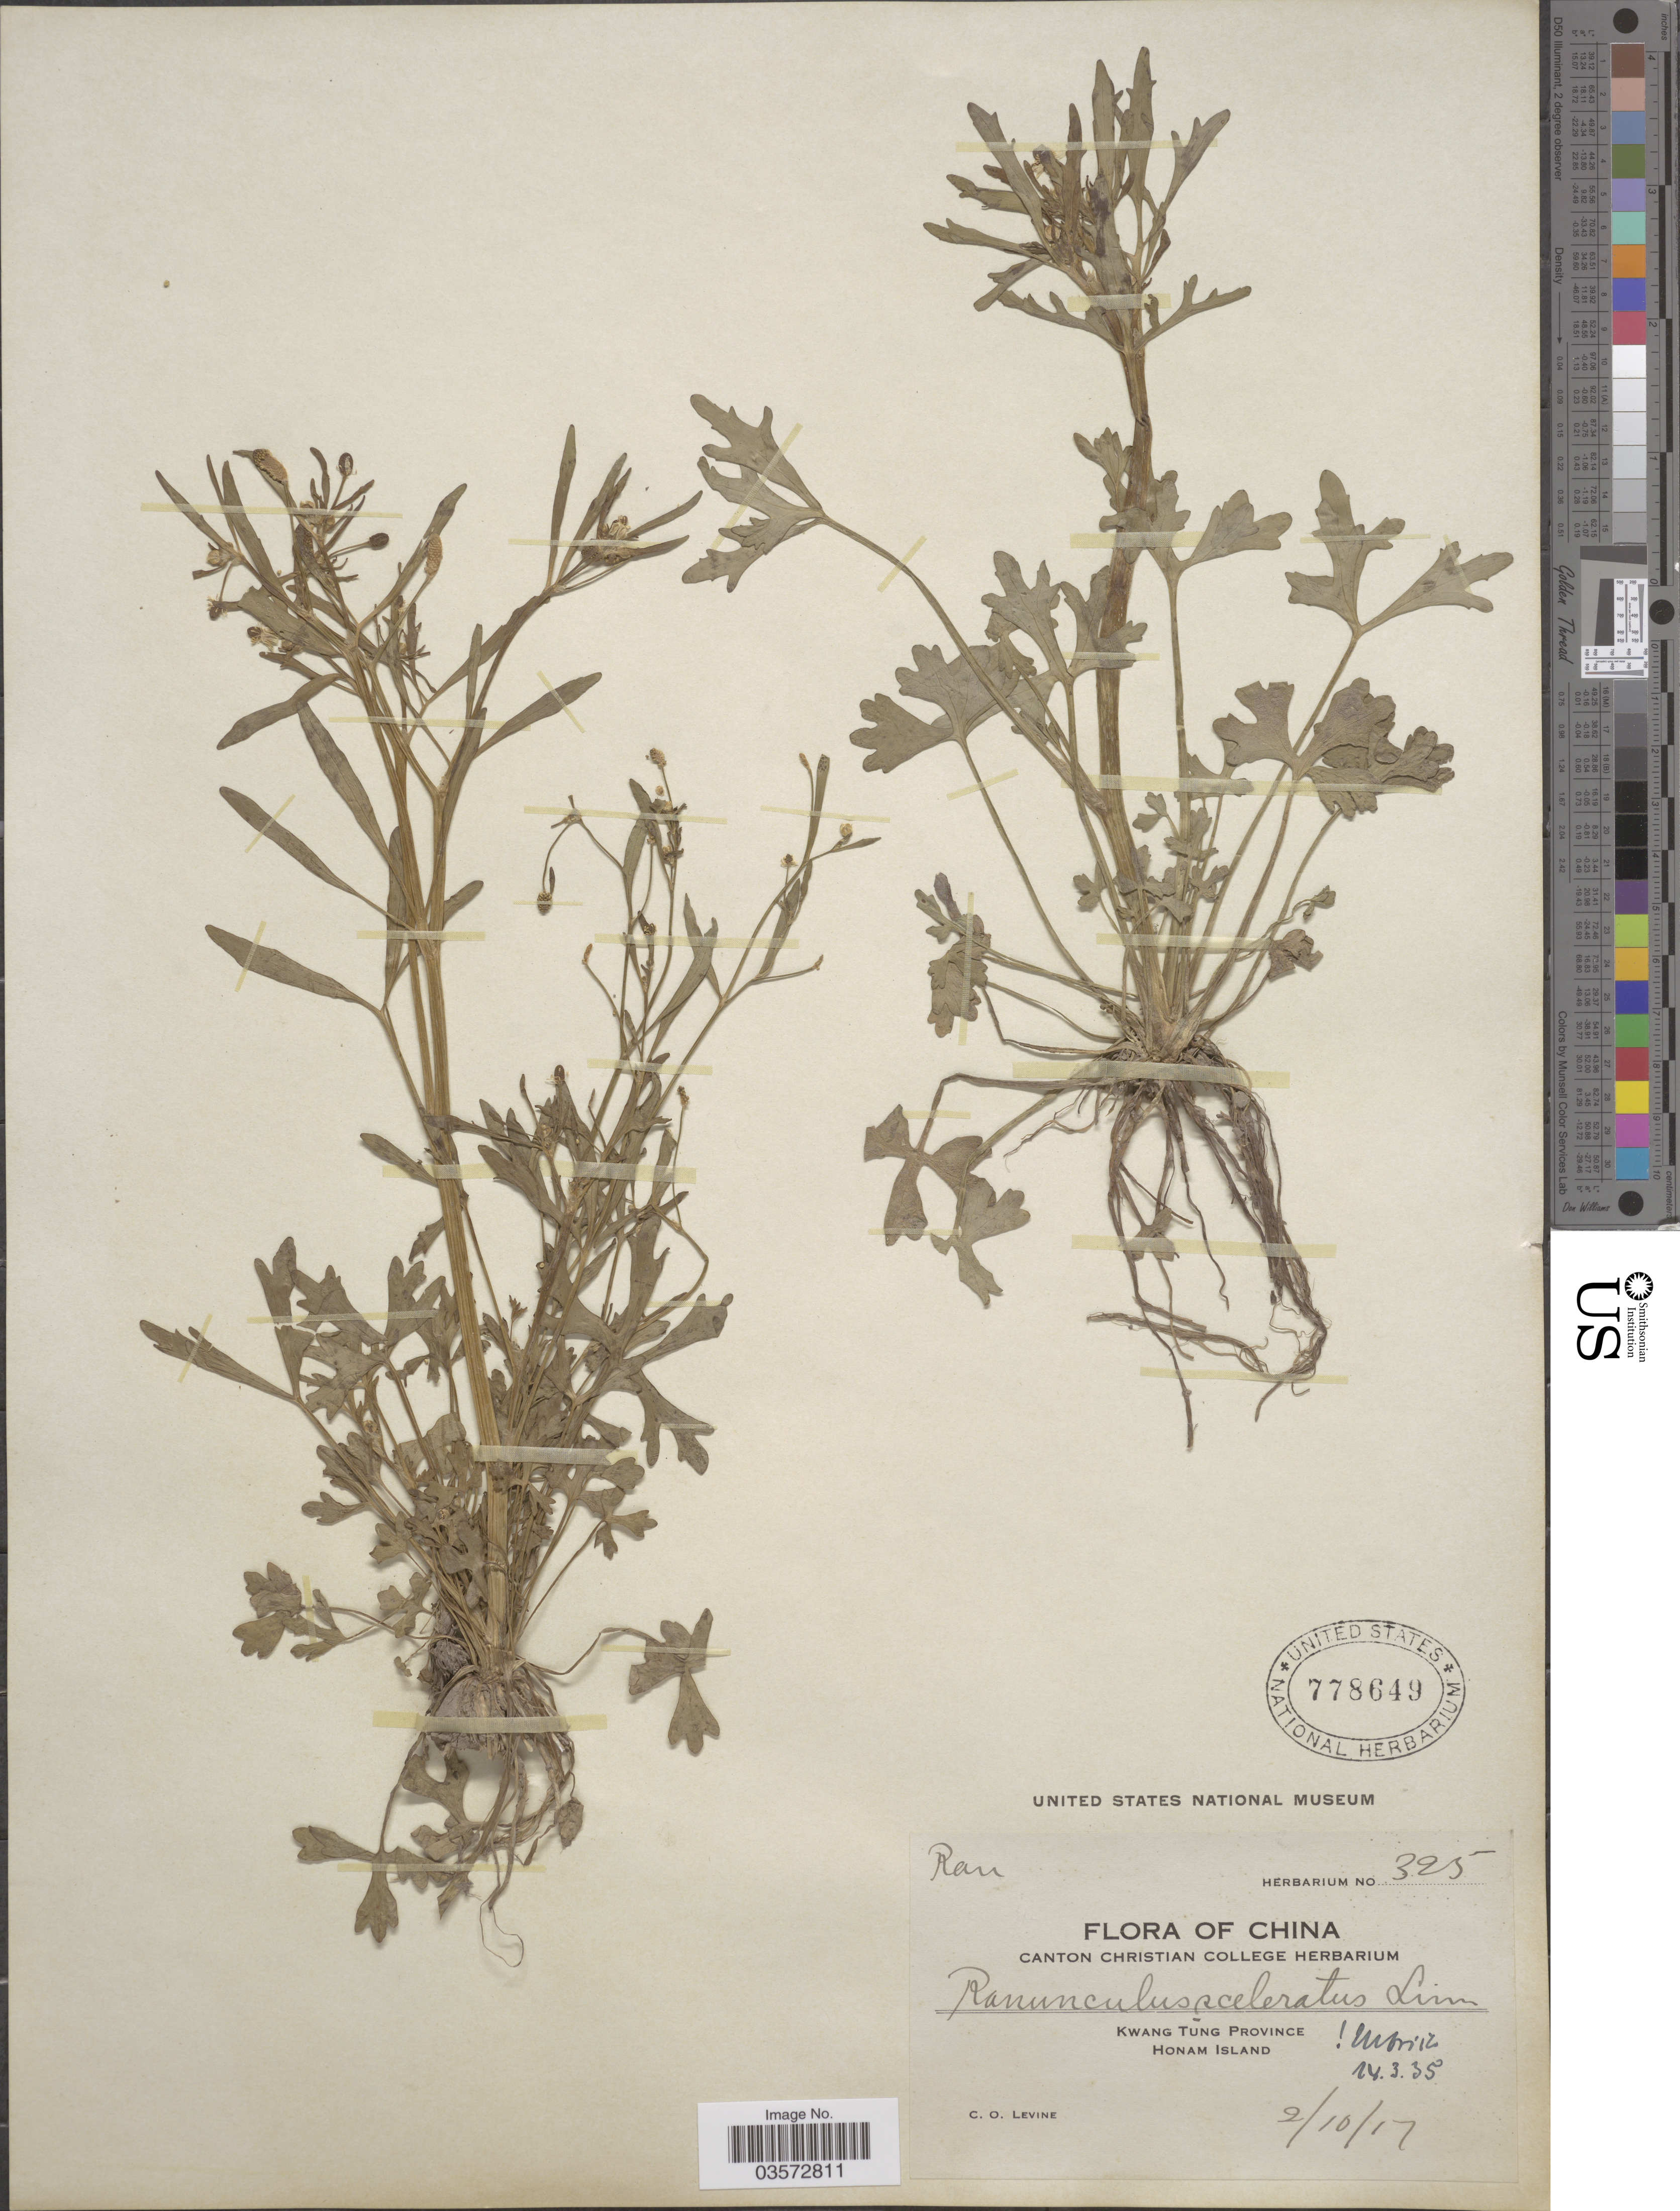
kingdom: Plantae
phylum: Tracheophyta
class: Magnoliopsida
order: Ranunculales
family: Ranunculaceae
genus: Ranunculus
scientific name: Ranunculus sceleratus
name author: L.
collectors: C. O. Levine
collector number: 325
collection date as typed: Transcribed d/m/y: 2/10/17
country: China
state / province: Guangdong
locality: Kwang Tung Province. Honam Island.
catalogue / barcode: US 778649